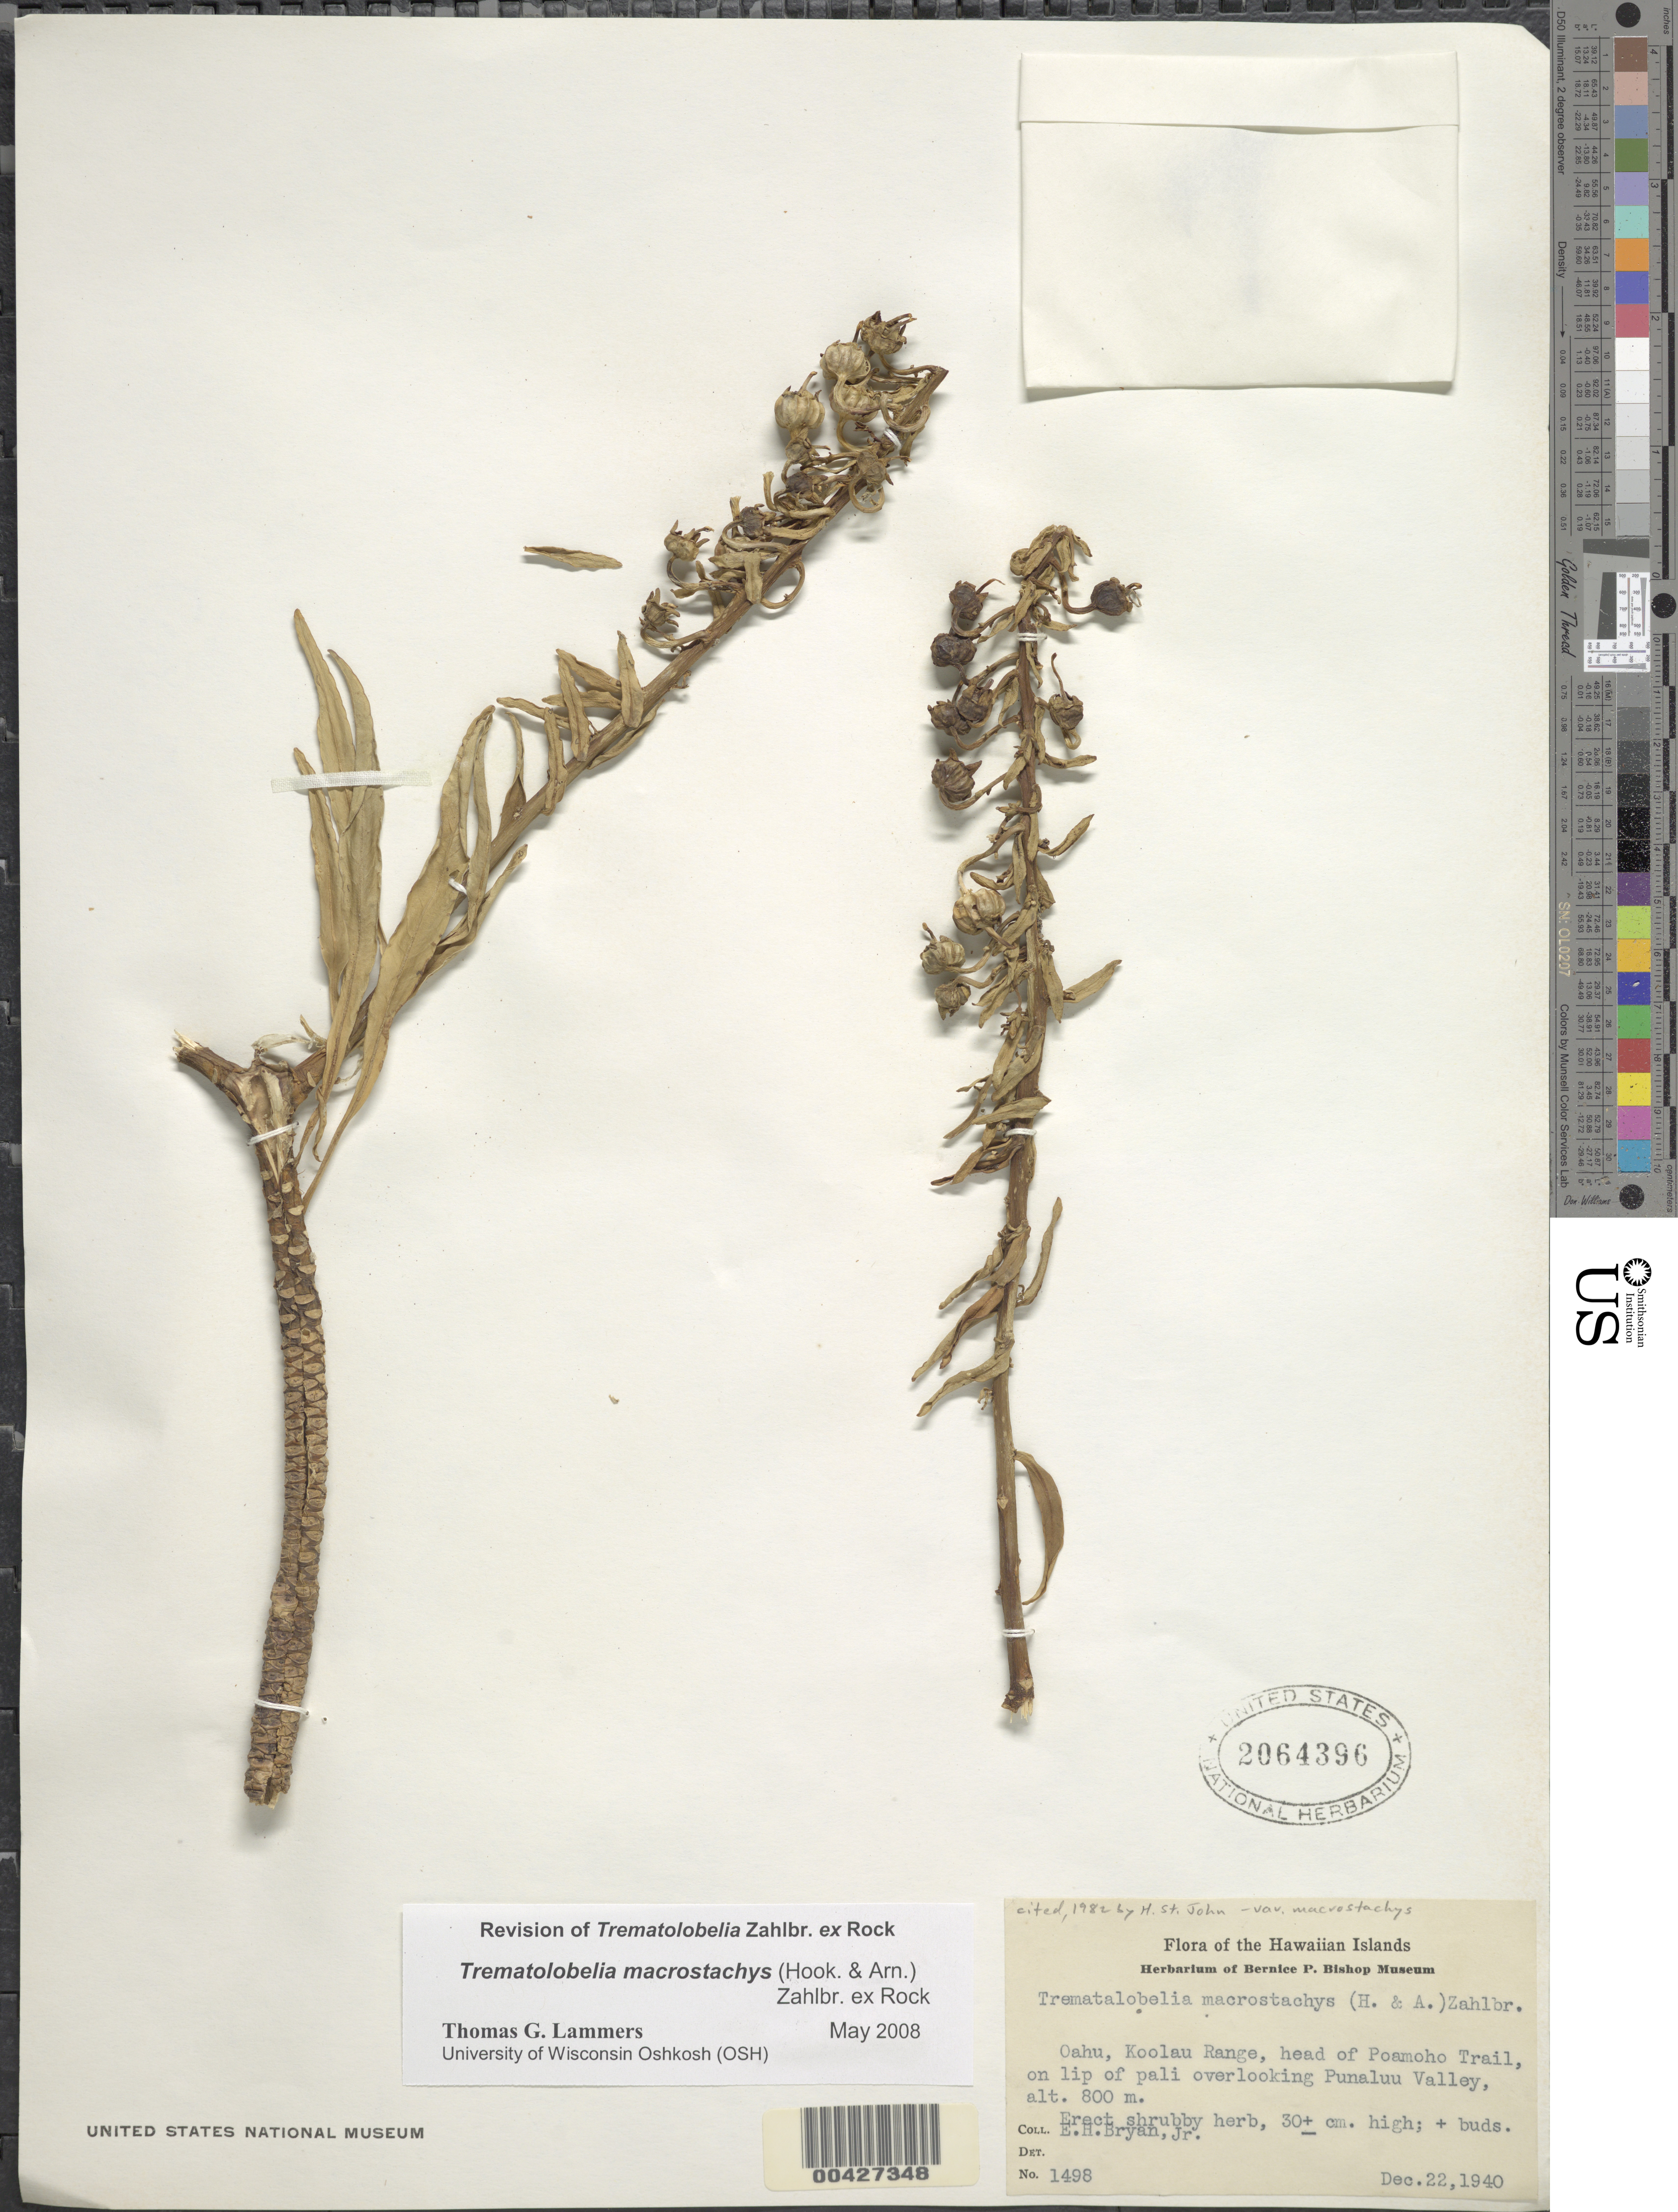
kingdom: Plantae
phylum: Tracheophyta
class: Magnoliopsida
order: Asterales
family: Campanulaceae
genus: Trematolobelia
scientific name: Trematolobelia macrostachys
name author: (Hook. & Arn.) Zahlbr. ex Rock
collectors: E. Bryan Jr.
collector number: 1498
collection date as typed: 22 Dec 1940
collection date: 1940-12-22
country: United States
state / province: Hawaii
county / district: Honolulu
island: Oahu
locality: Koolau Range, head of Poamoho Trail, on lip of pali overlooking Punaluu Valley.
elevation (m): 800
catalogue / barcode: US 2064396